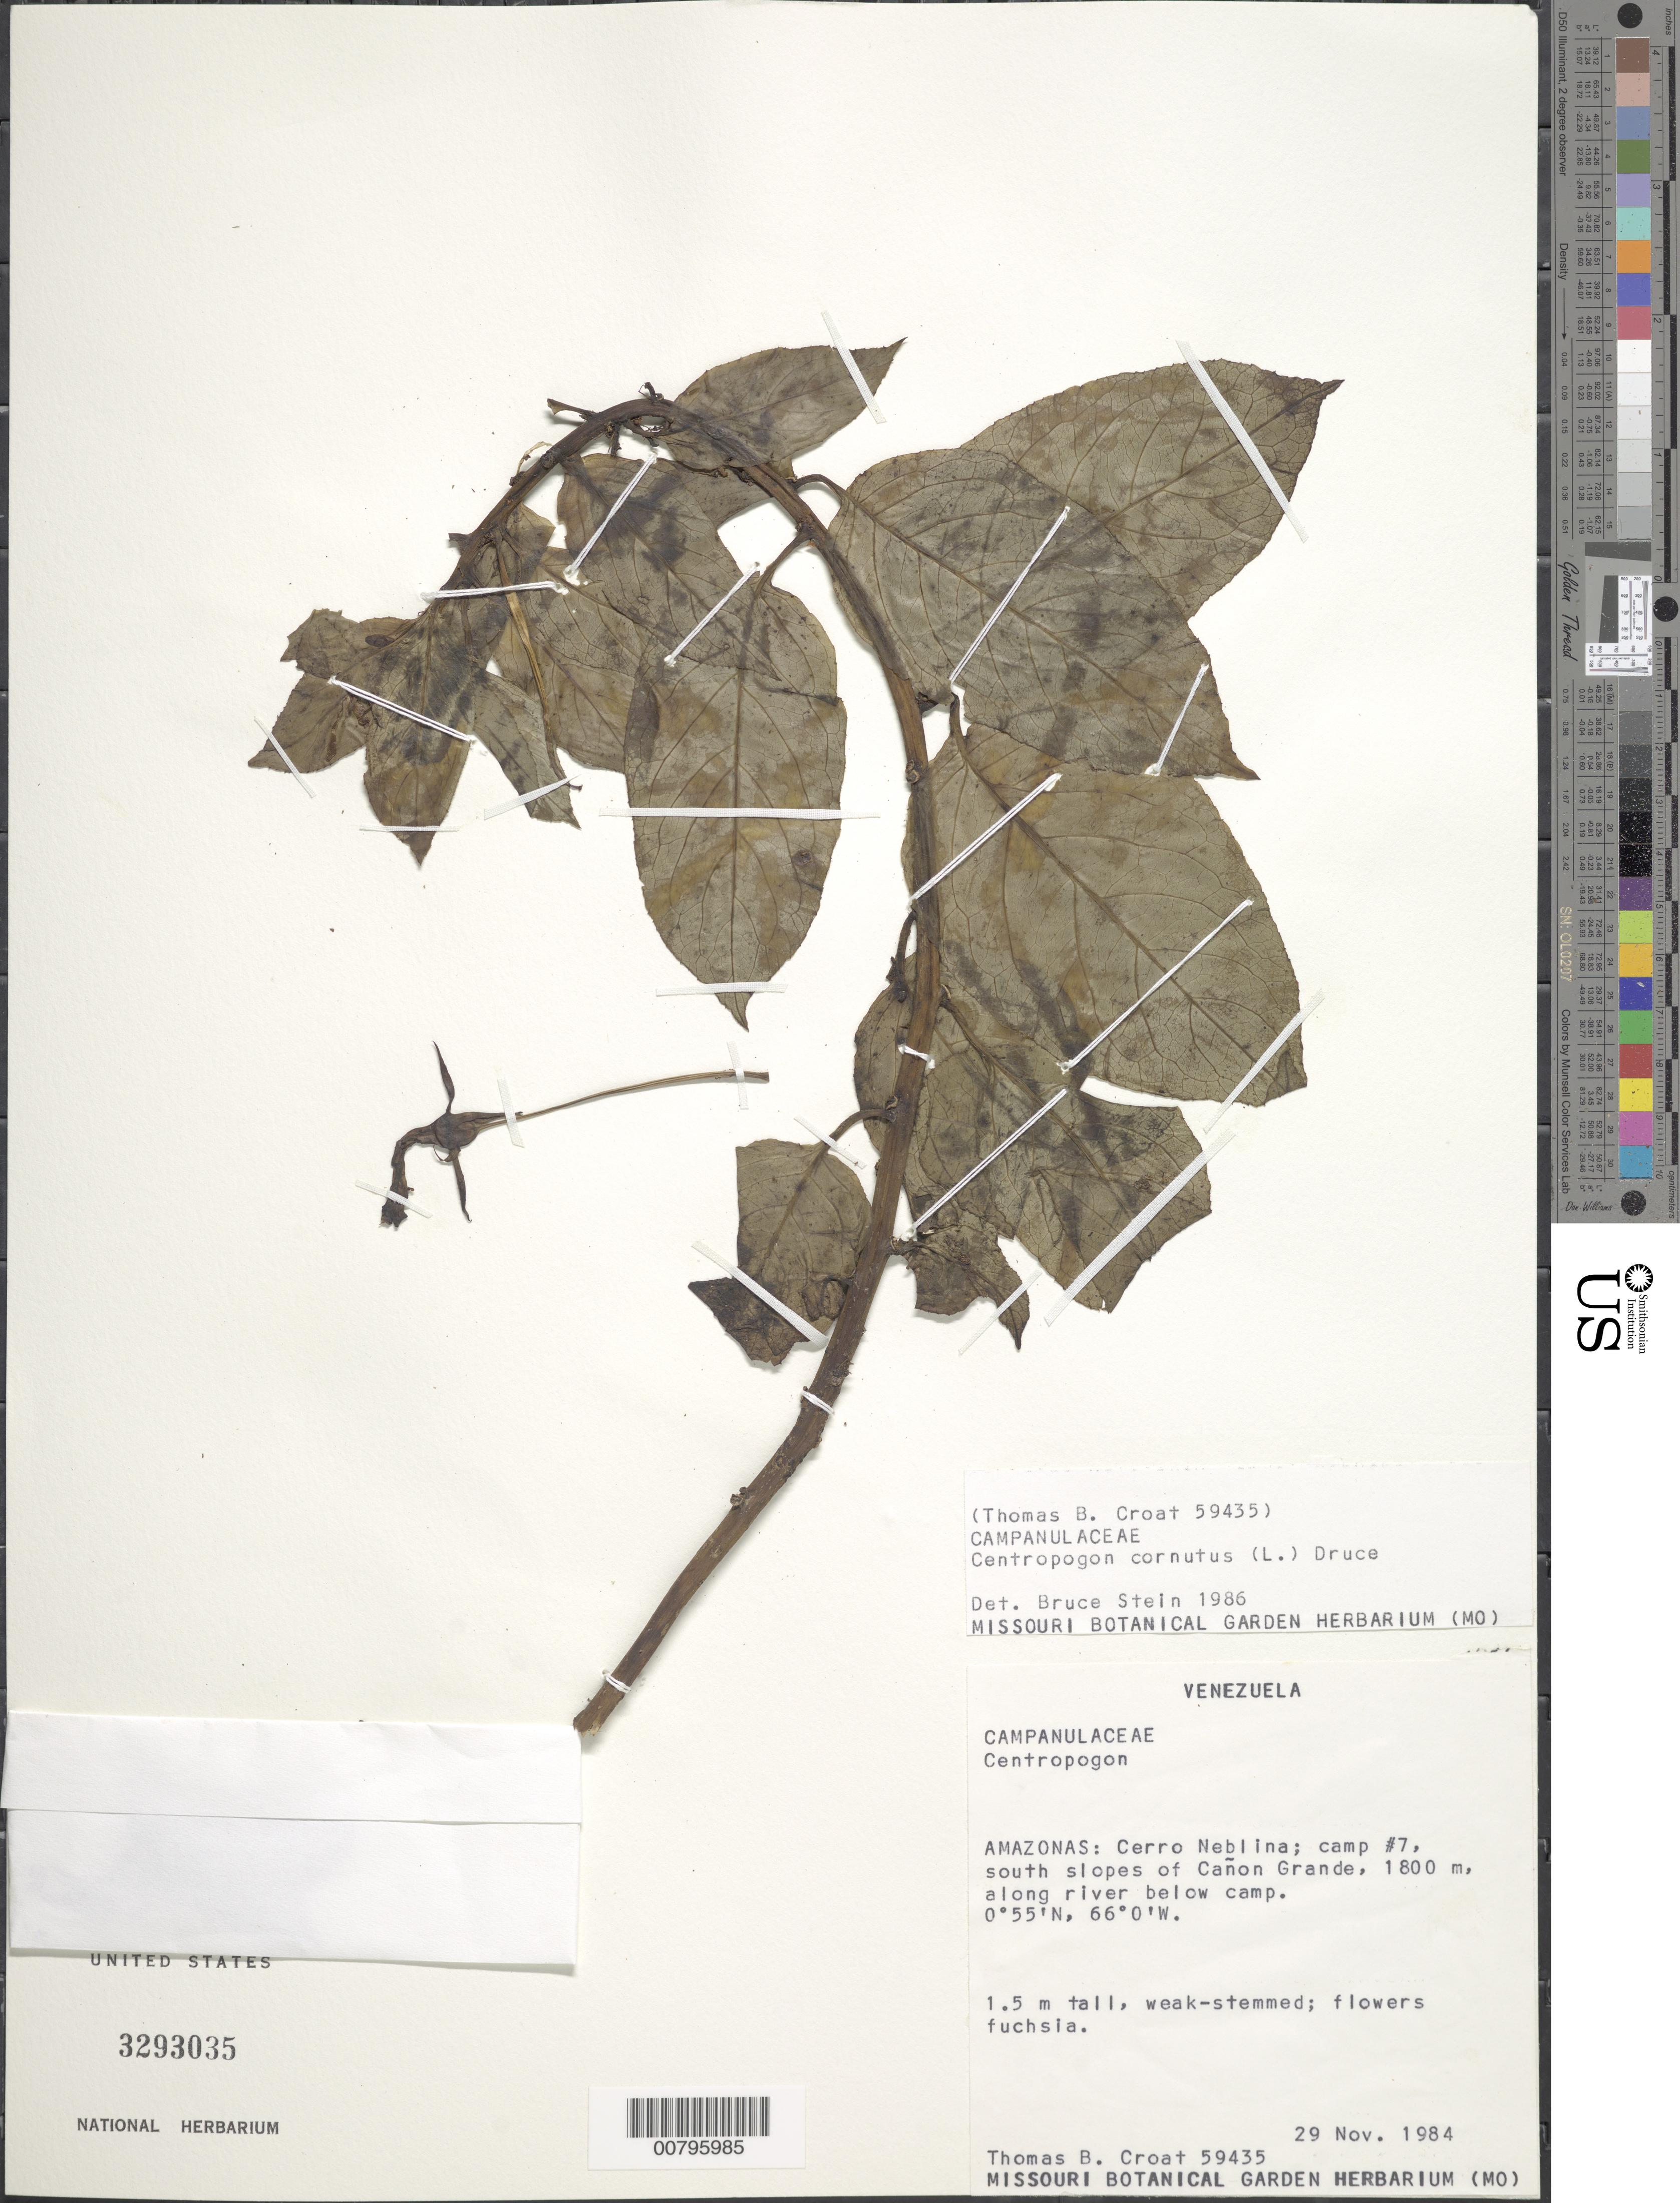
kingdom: Plantae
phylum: Tracheophyta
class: Magnoliopsida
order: Asterales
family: Campanulaceae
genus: Centropogon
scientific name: Centropogon cornutus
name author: (L.) Druce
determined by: Stein, B. A., Senior Director, Climate Adaptation and Resilience, National Wildlife Federation (UNITED STATES)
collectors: T. B. Croat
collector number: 59435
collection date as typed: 29-Nov-84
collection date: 1984-11-29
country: Venezuela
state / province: Amazonas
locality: Cerro Neblina, camp #7, S slopes of Cañon Grande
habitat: Along river below camp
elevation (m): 1800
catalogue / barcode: US 3293035